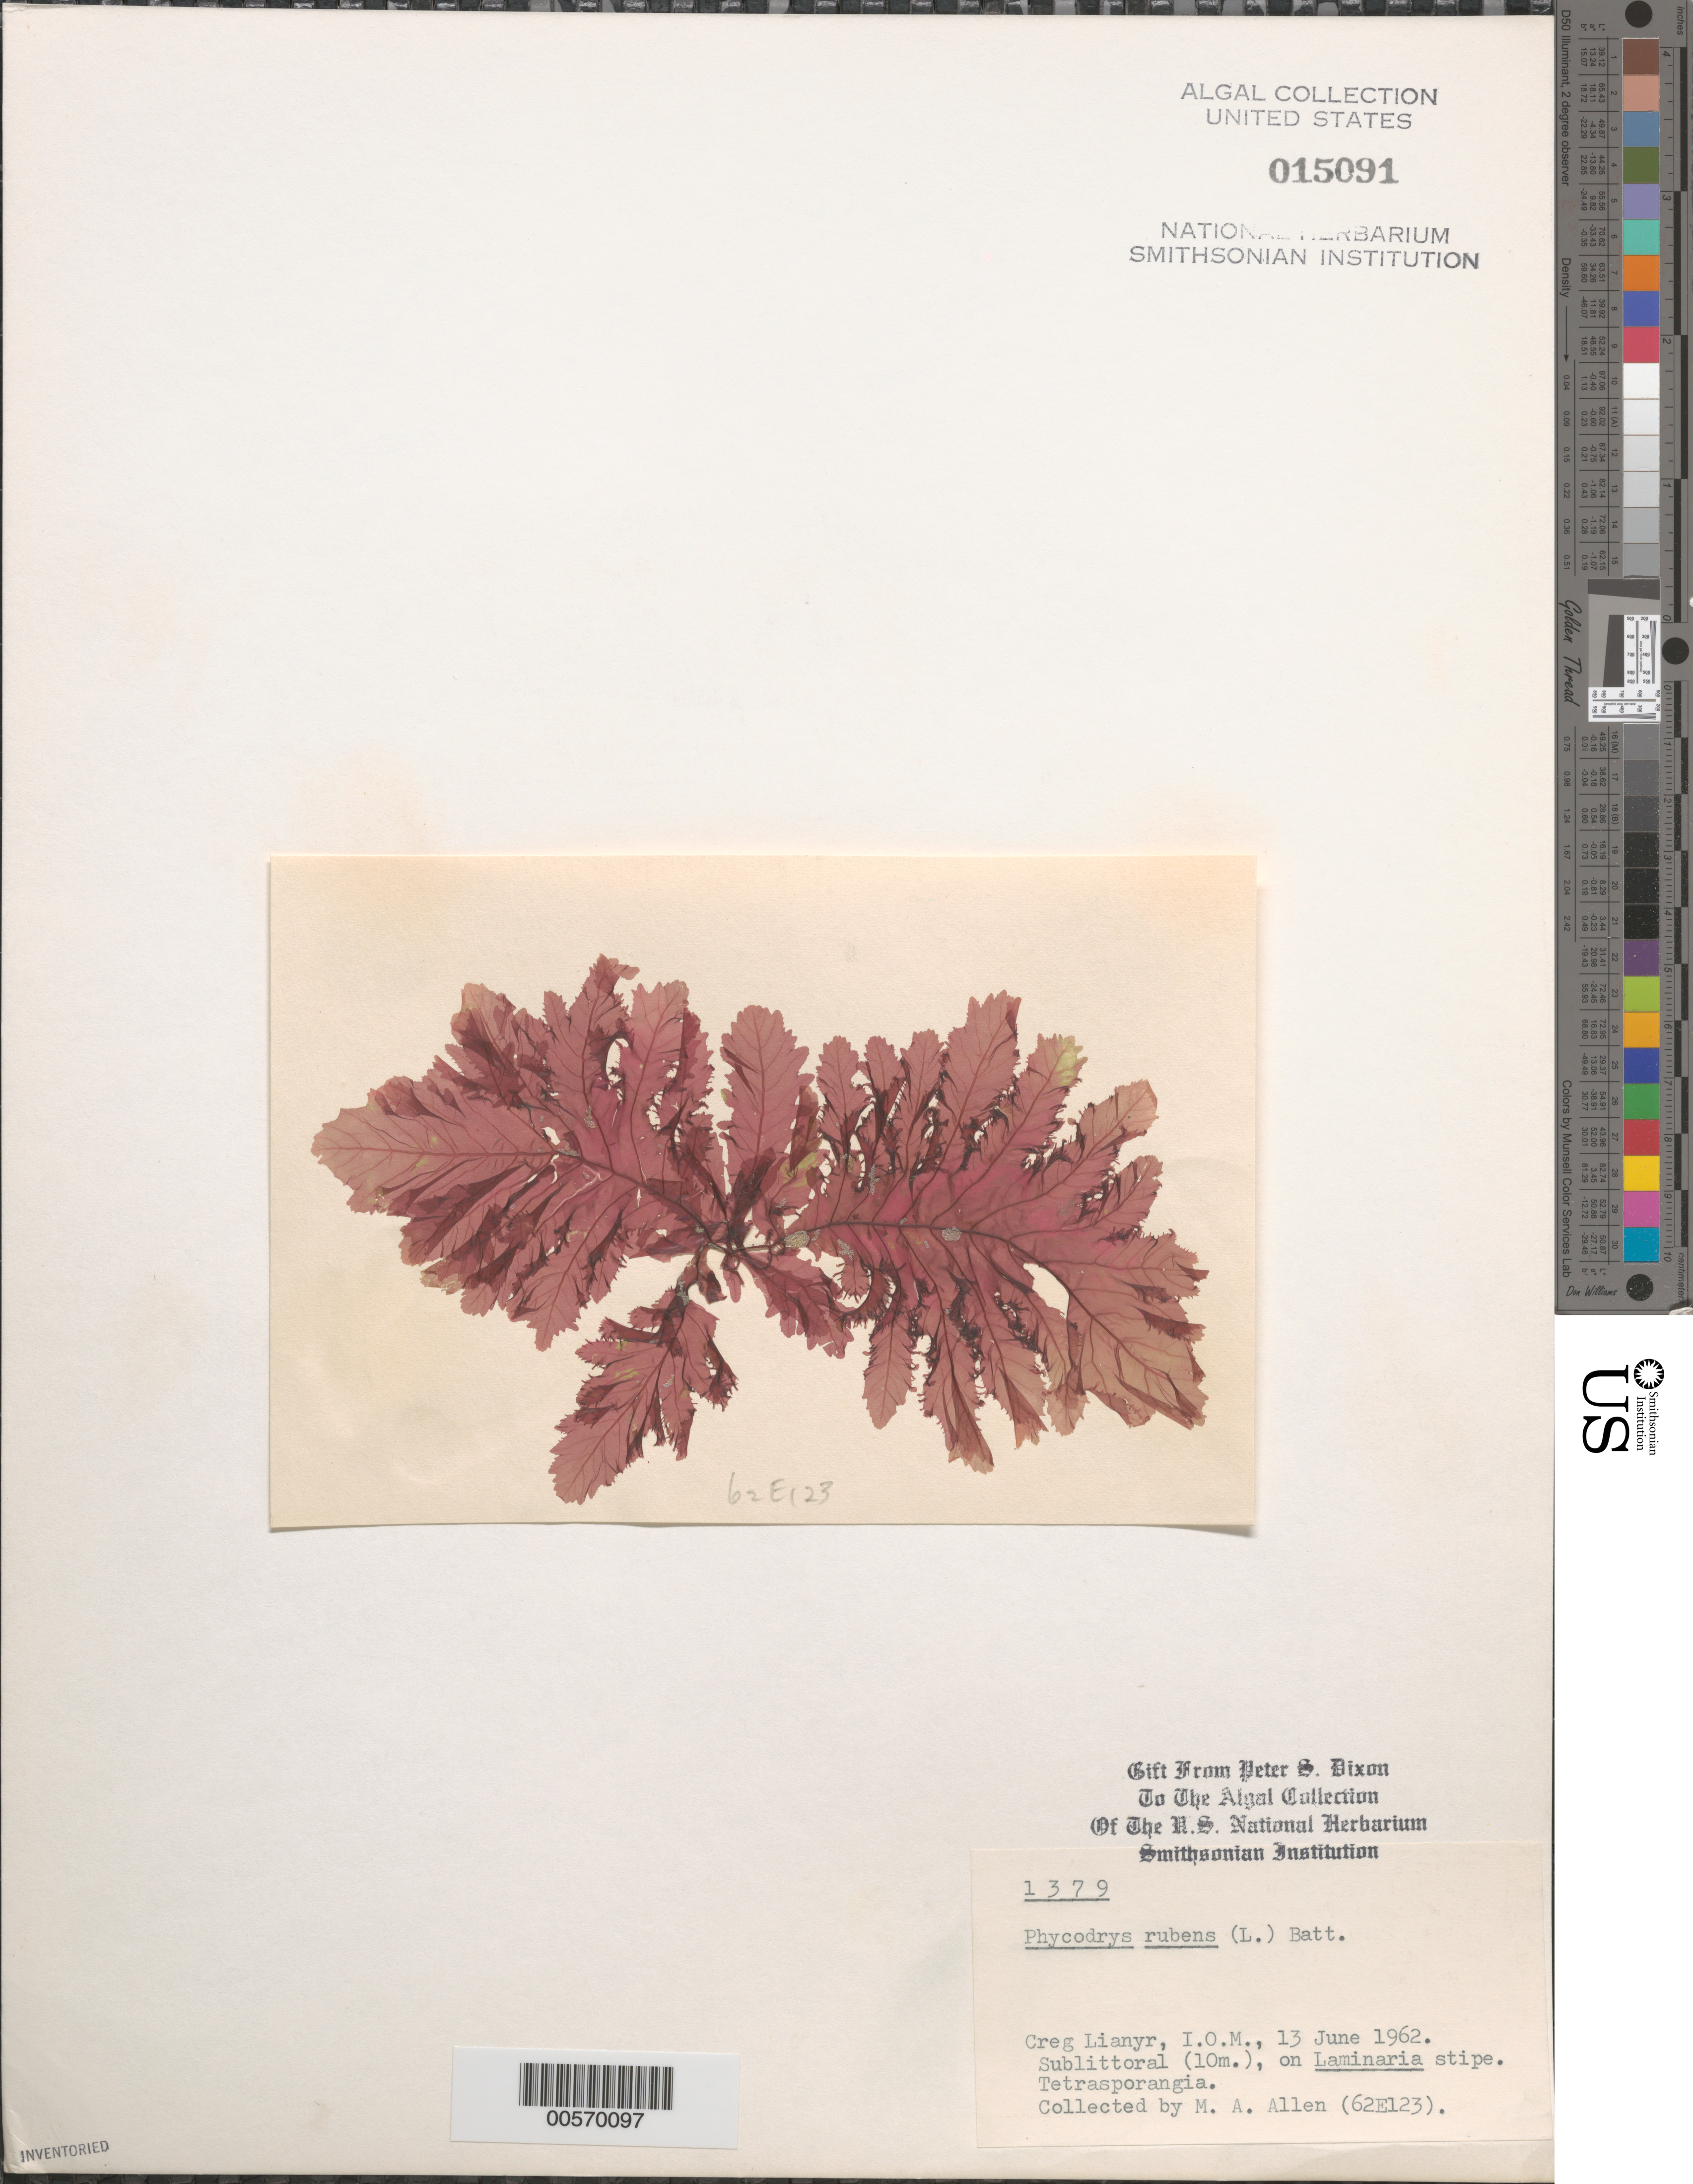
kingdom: Plantae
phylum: Rhodophyta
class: Florideophyceae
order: Ceramiales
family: Delesseriaceae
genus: Phycodrys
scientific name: Phycodrys rubens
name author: (L.) Batters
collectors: M. A. Allen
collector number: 62E123 & PSD 1379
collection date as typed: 13 Jun 1962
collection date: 1962-06-13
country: United Kingdom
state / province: England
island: Isle of Man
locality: Creg Lianyr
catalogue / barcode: US 15091